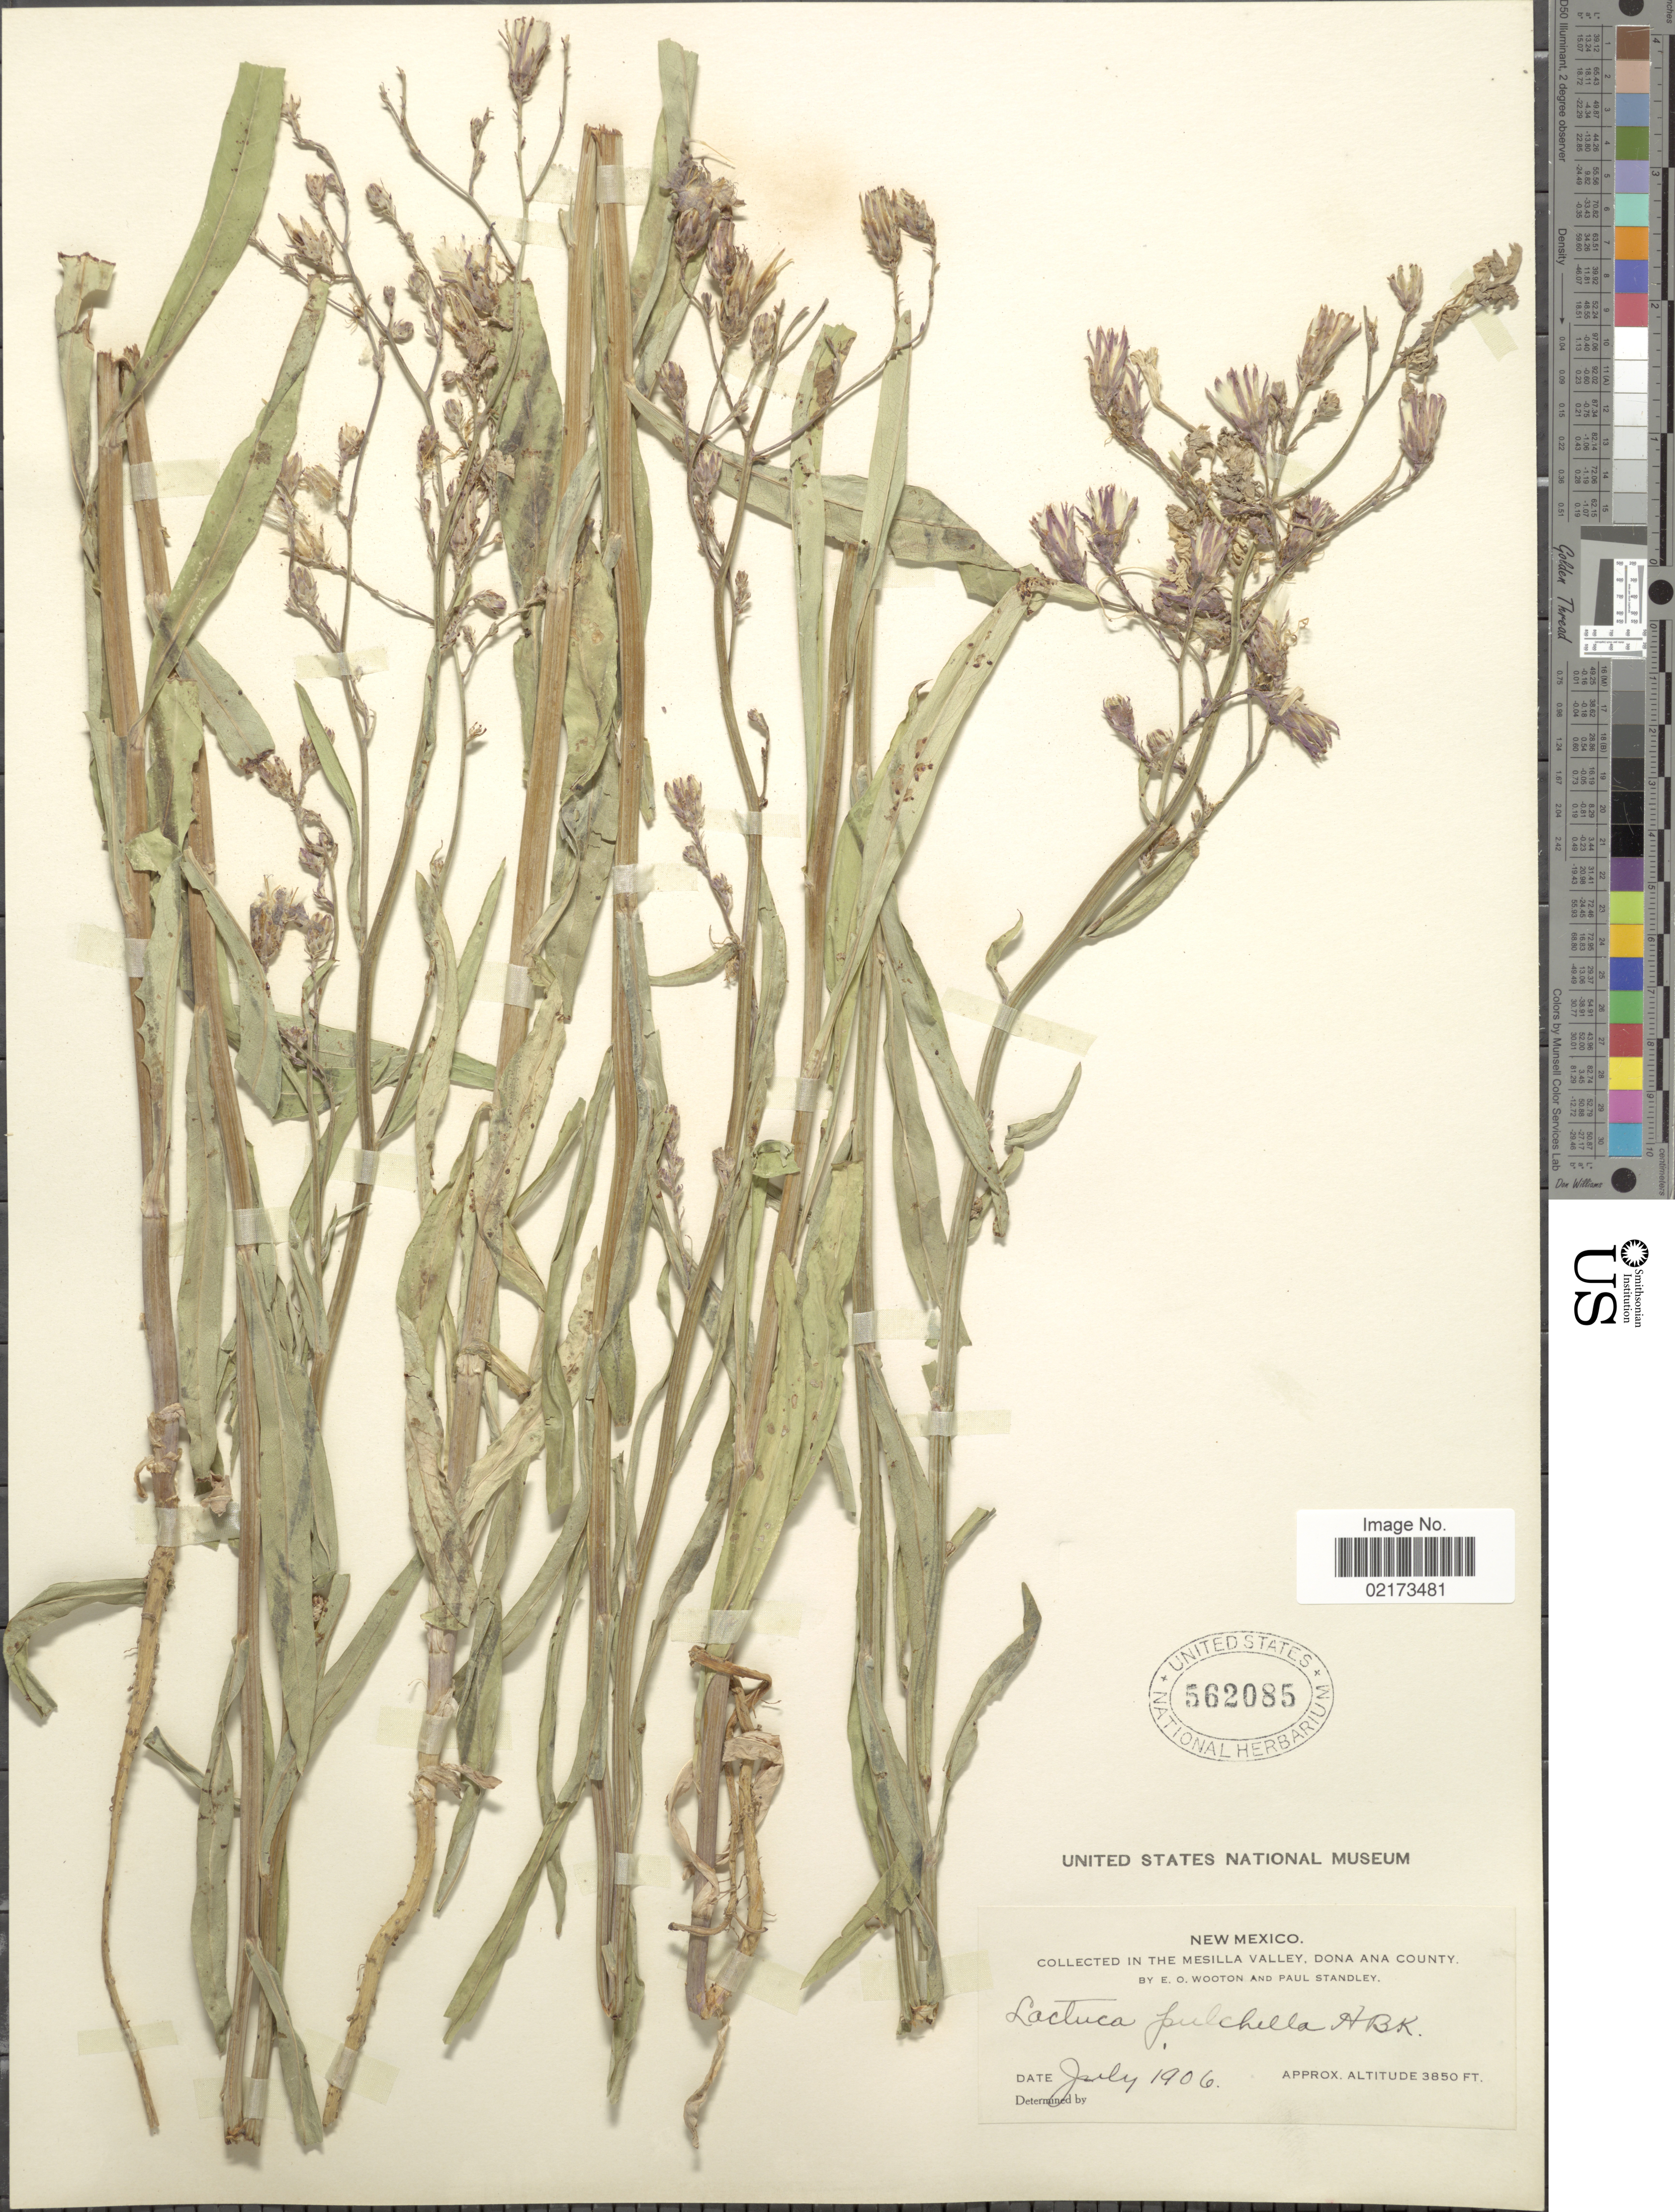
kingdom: Plantae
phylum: Tracheophyta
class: Magnoliopsida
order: Asterales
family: Asteraceae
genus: Lactuca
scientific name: Lactuca tatarica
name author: (L.) C.A. Mey.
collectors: E. O. Wooton & P. C. Standley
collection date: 1906-07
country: United States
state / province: New Mexico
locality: Mesilla Valley, Dona Ana County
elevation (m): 1173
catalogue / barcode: US 562085